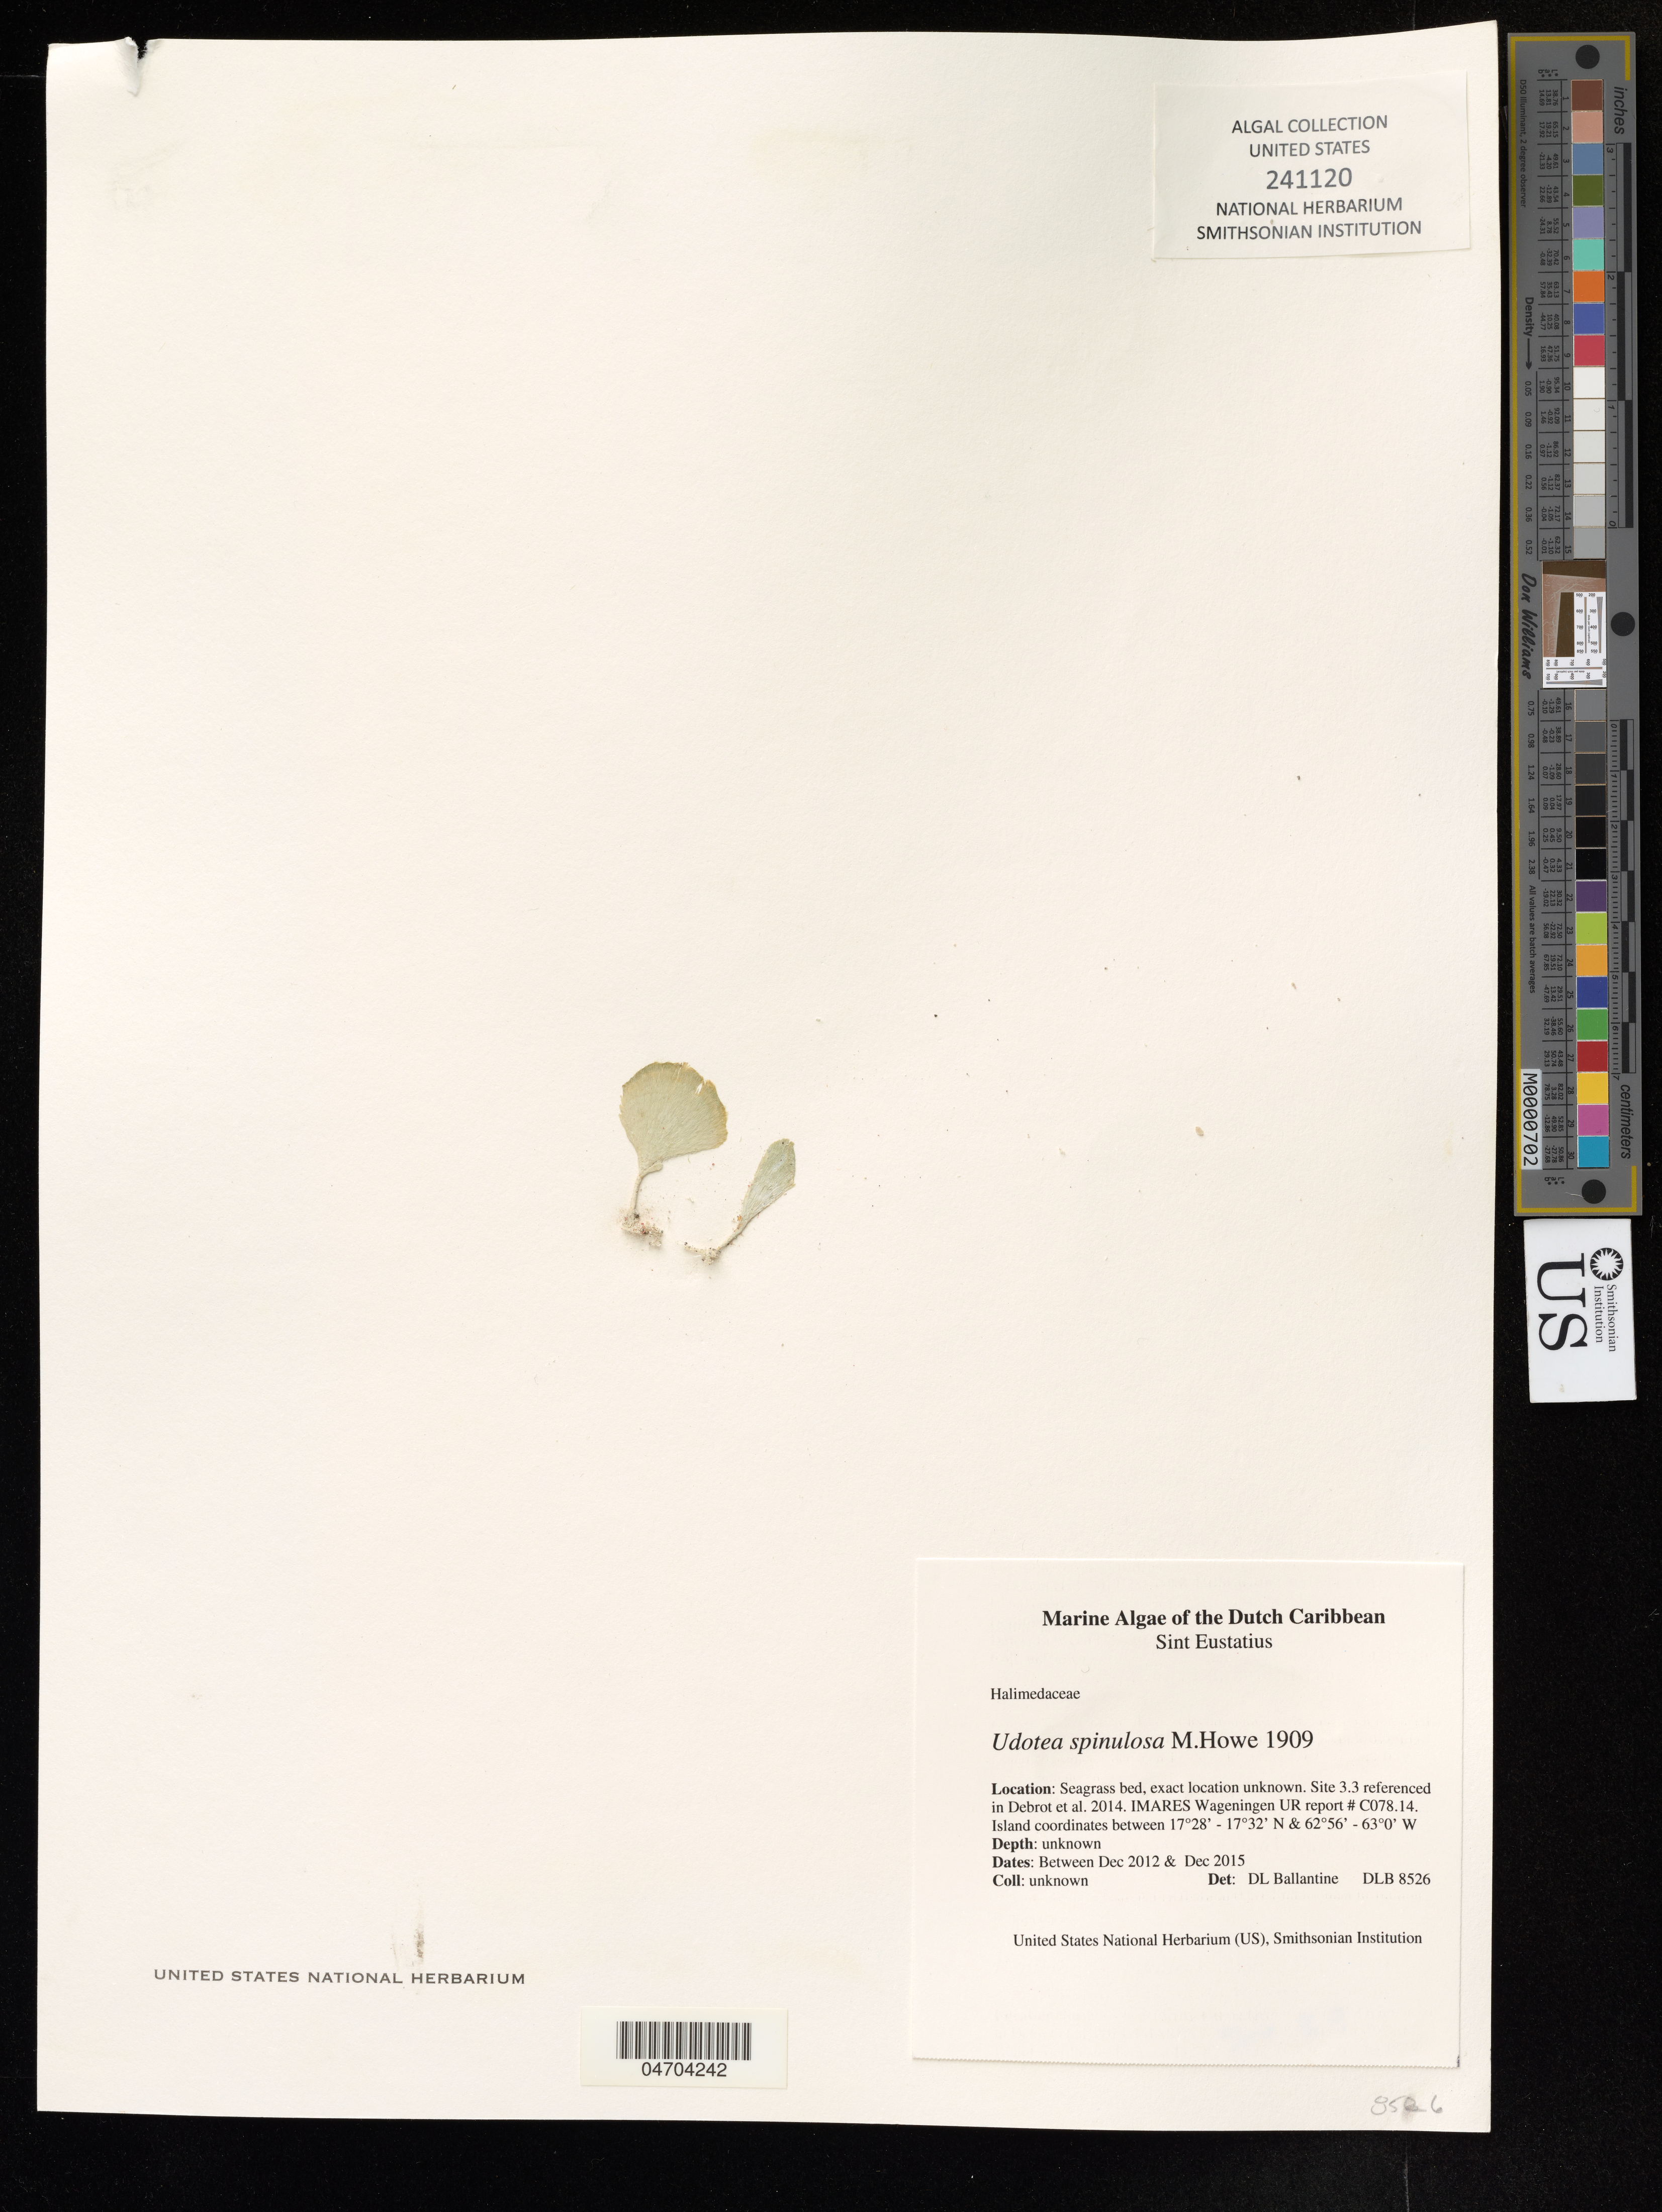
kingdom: Plantae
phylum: Chlorophyta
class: Ulvophyceae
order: Bryopsidales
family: Udoteaceae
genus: Udotea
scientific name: Udotea spinulosa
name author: M. Howe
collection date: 2012-12/2015-12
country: Netherlands Antilles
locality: The Dutch Caribbean. Sint Eustatius.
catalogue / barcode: US 241120